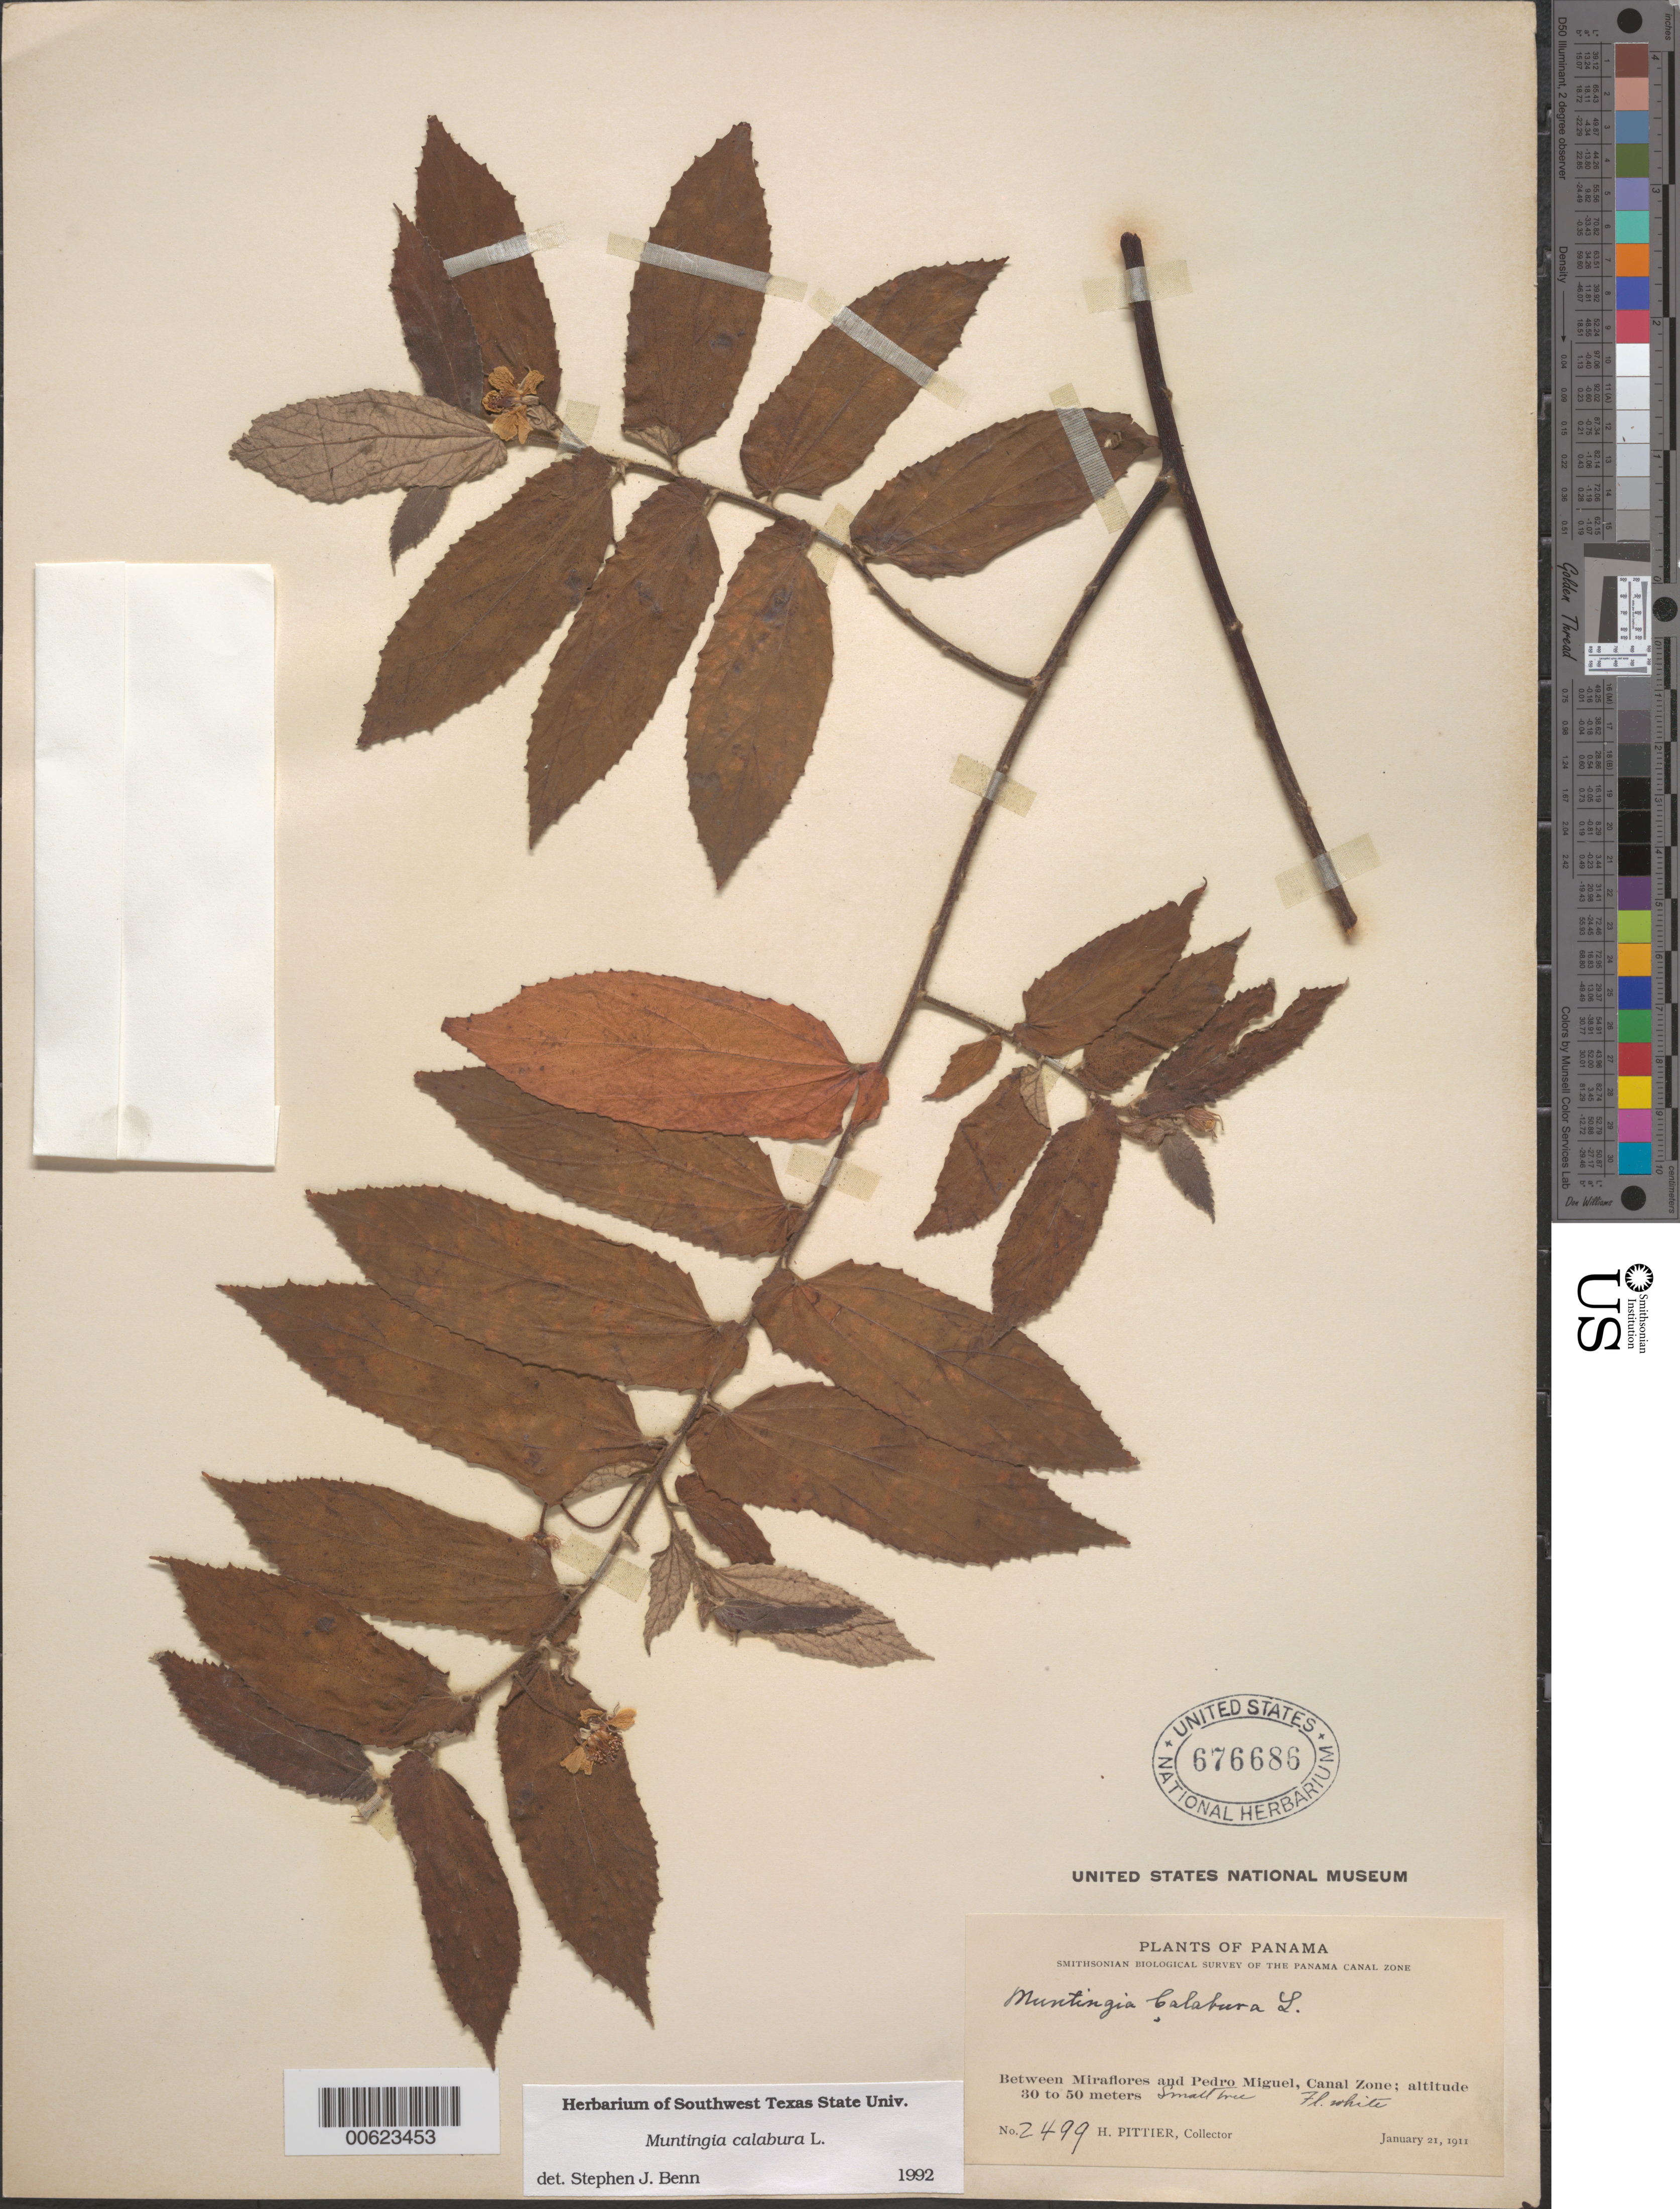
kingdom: Plantae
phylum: Tracheophyta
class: Magnoliopsida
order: Malvales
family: Muntingiaceae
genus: Muntingia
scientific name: Muntingia calabura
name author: L.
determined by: Benn, S. J.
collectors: H. F. Pittier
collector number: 2499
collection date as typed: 21 Jan 1911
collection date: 1911-01-21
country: Panama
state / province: Panamá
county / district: Canal Zone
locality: Canal Zone, between Miraflores and Pedro Miguel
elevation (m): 30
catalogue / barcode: US 676686